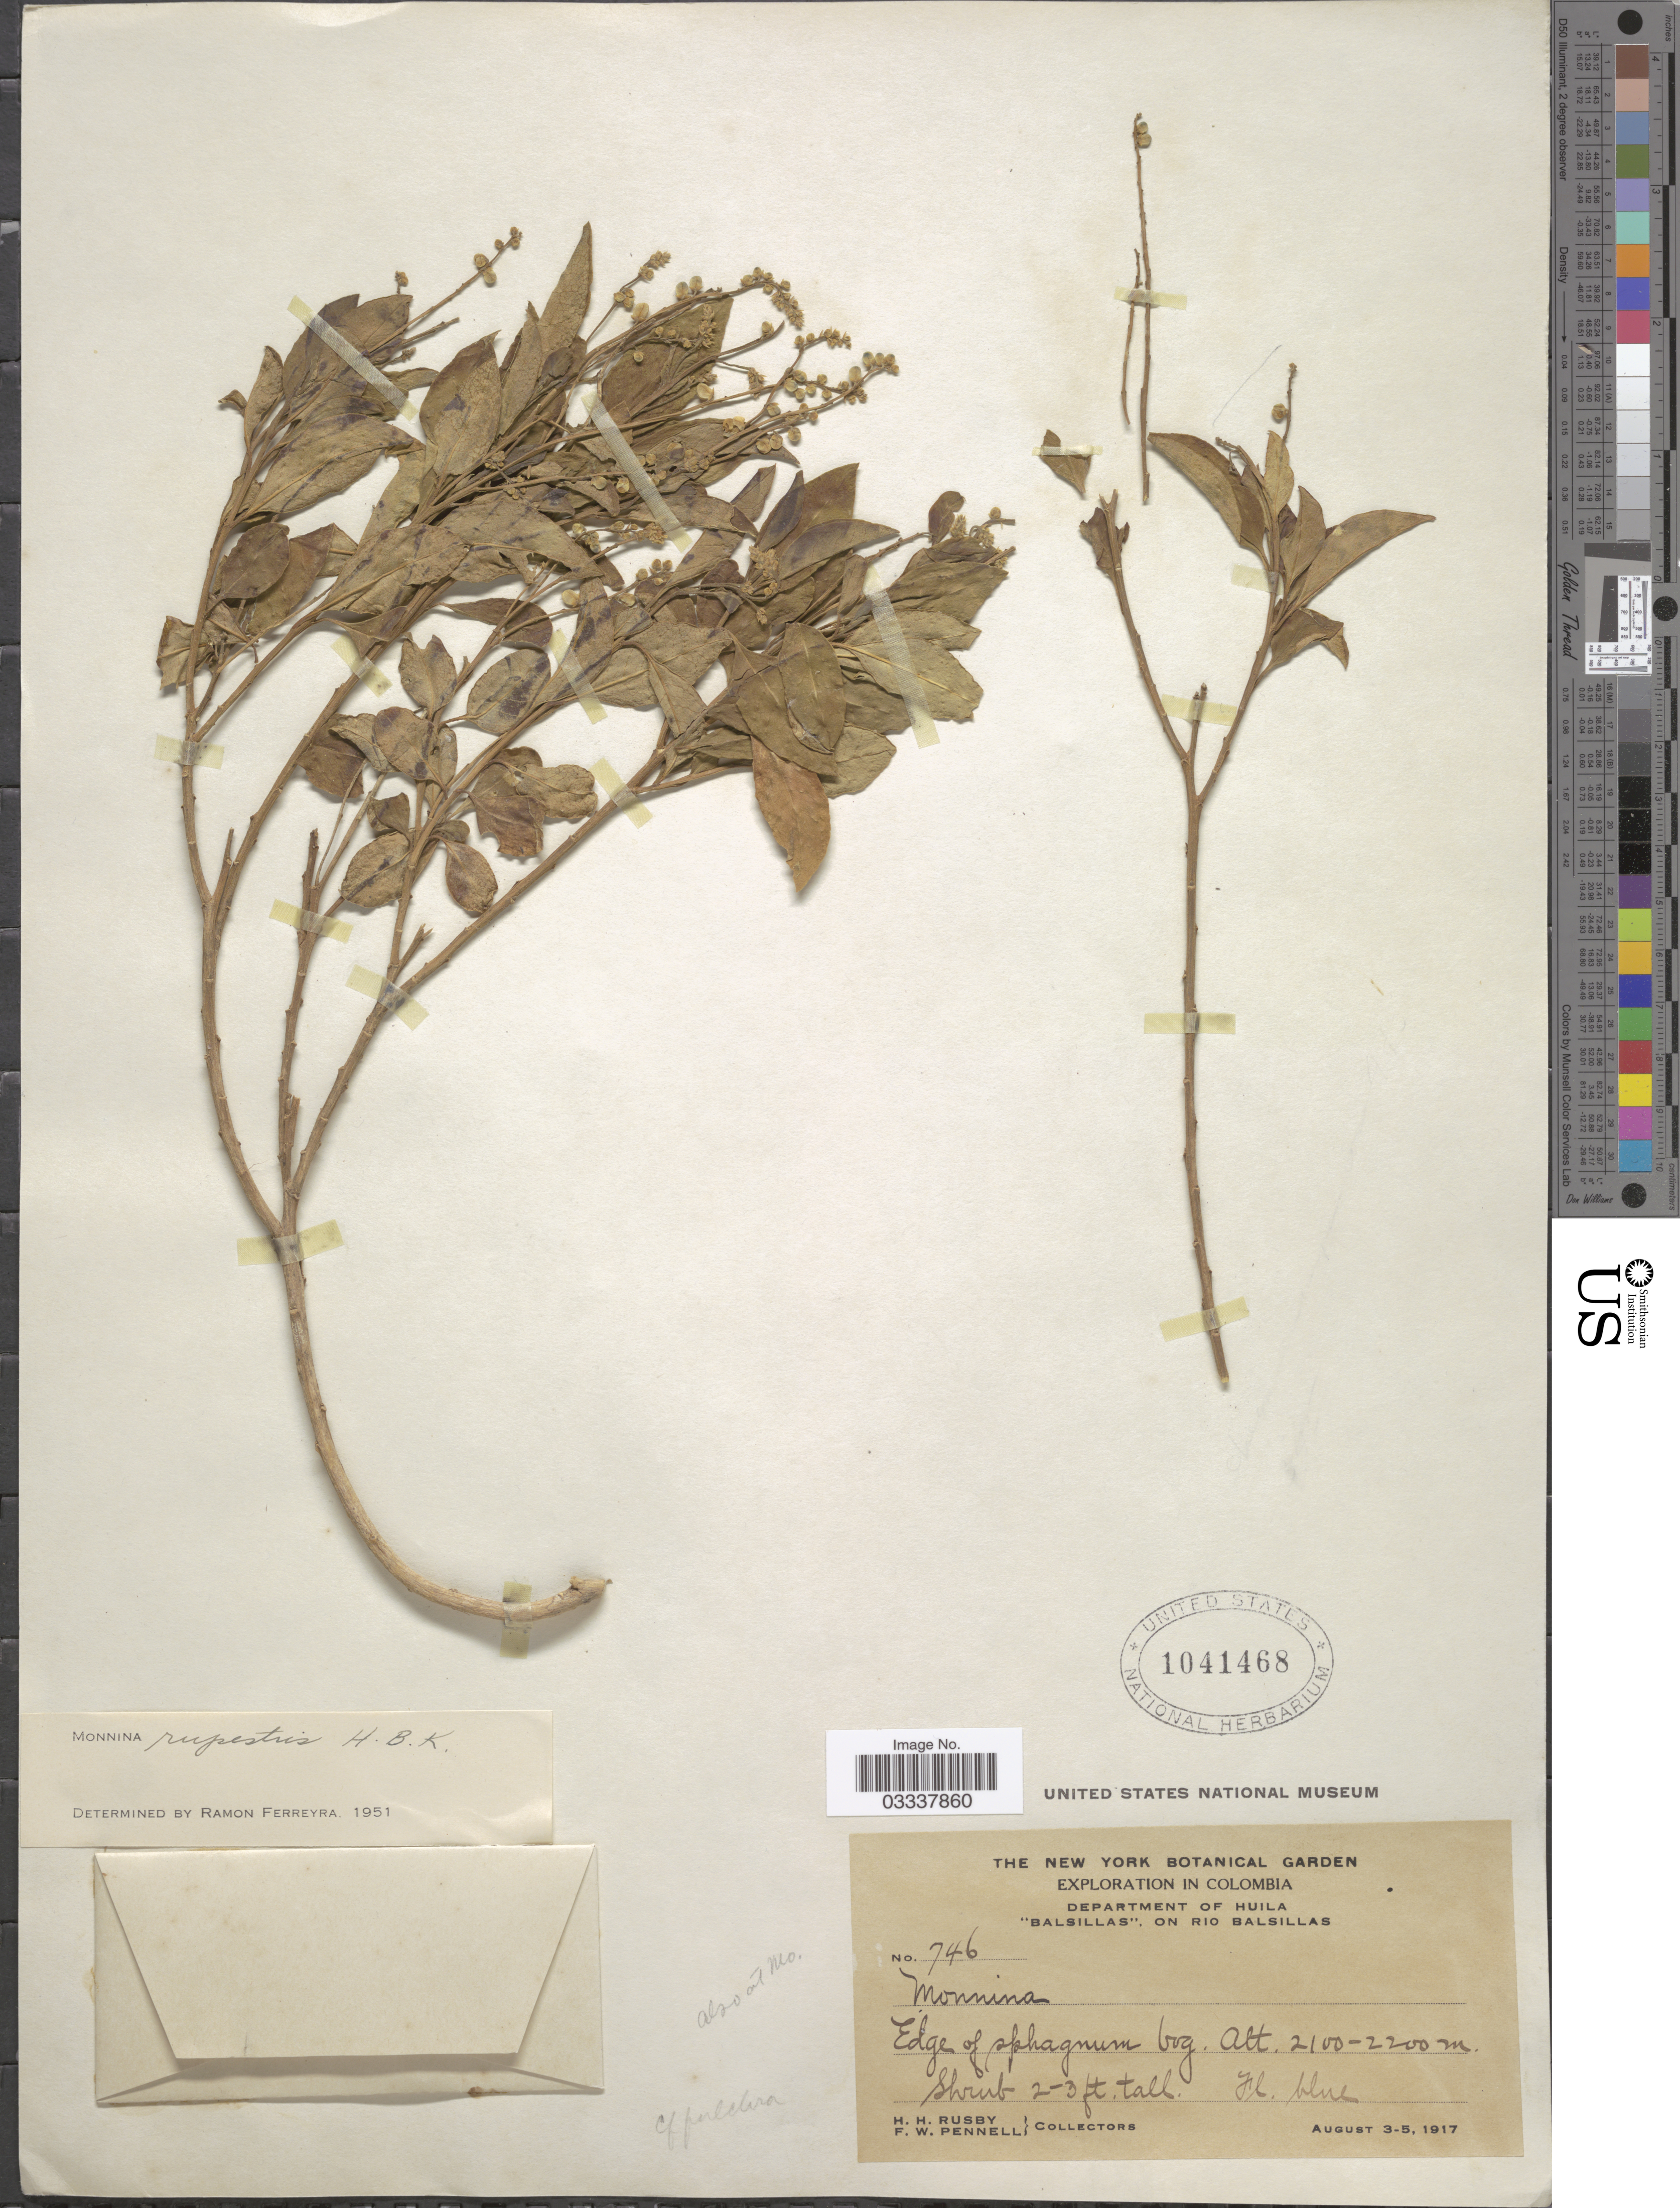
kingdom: Plantae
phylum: Tracheophyta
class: Magnoliopsida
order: Fabales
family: Polygalaceae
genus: Monnina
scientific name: Monnina rupestris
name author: Kunth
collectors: H. H. Rusby & F. W. Pennell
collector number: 746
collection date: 1917-08-03/1917-08-05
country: Colombia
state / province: Huila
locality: Department of Huila, "Balsillas", on Rio Balsillas.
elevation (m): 2100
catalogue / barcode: US 1041468